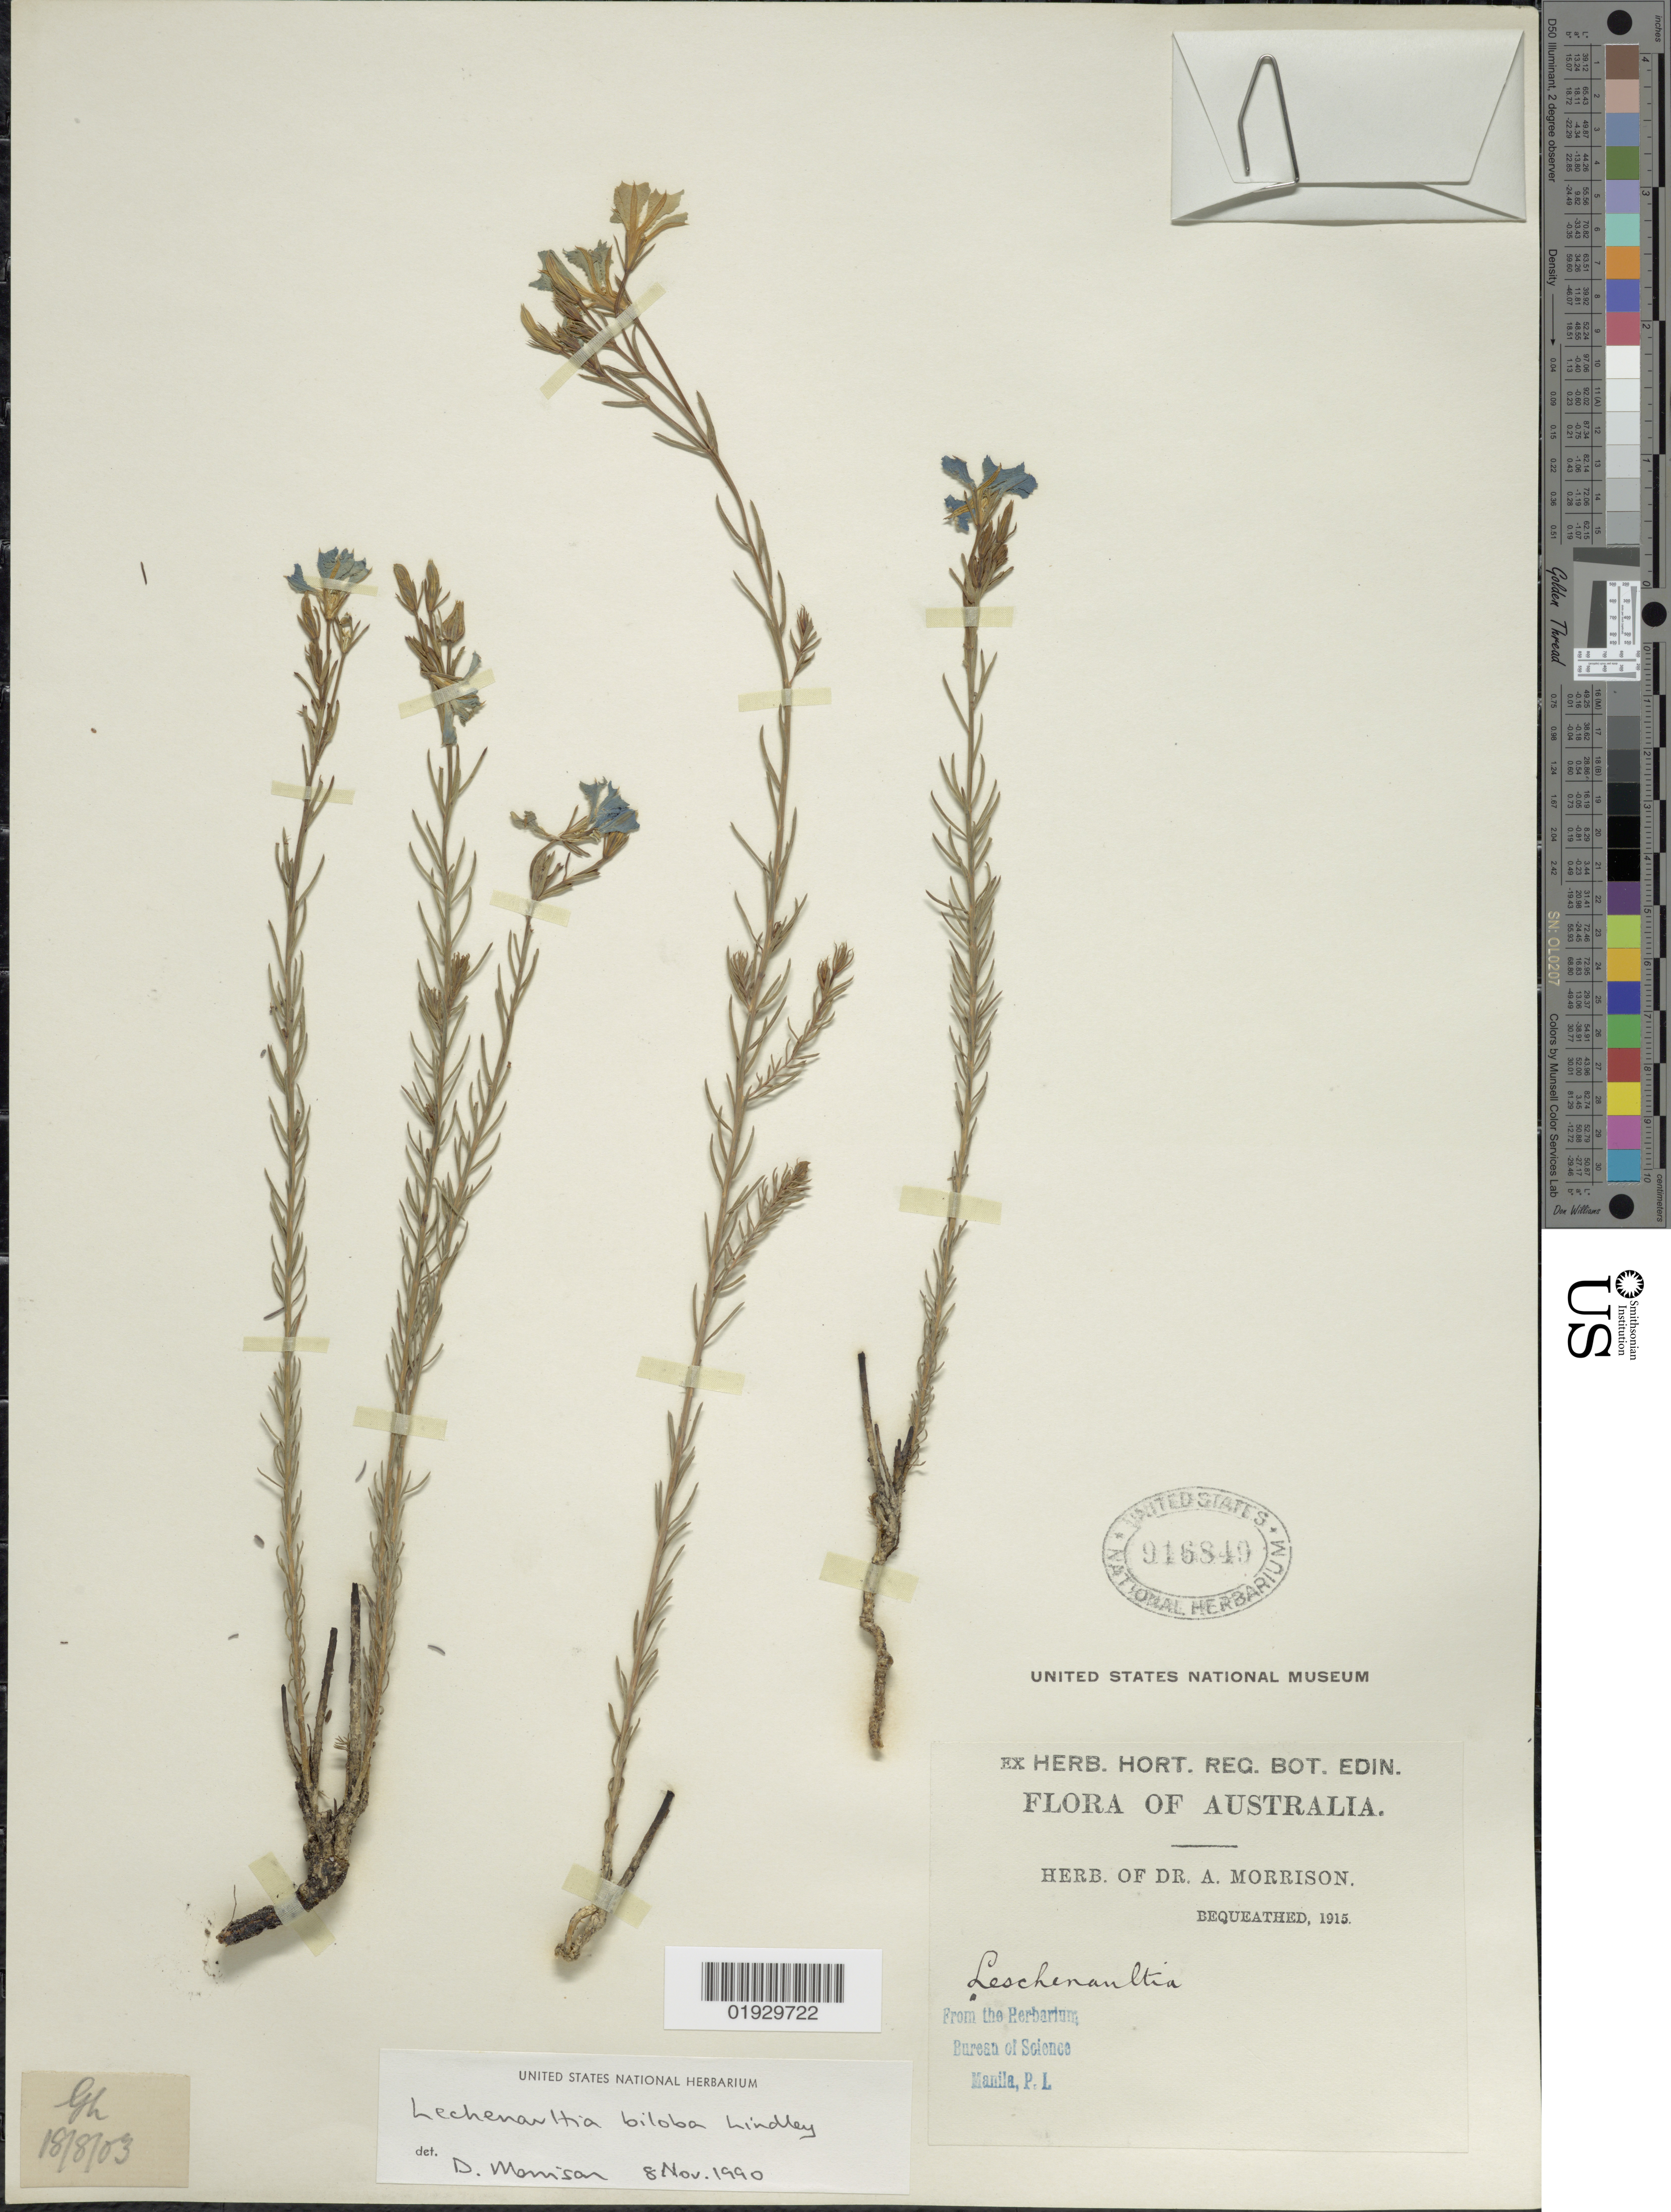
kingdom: Plantae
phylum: Tracheophyta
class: Magnoliopsida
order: Asterales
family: Goodeniaceae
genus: Leschenaultia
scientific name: Leschenaultia biloba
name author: Lindl.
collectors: A. Morrison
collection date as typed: Transcribed d/m/y: 18/8/3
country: Australia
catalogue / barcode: US 916849